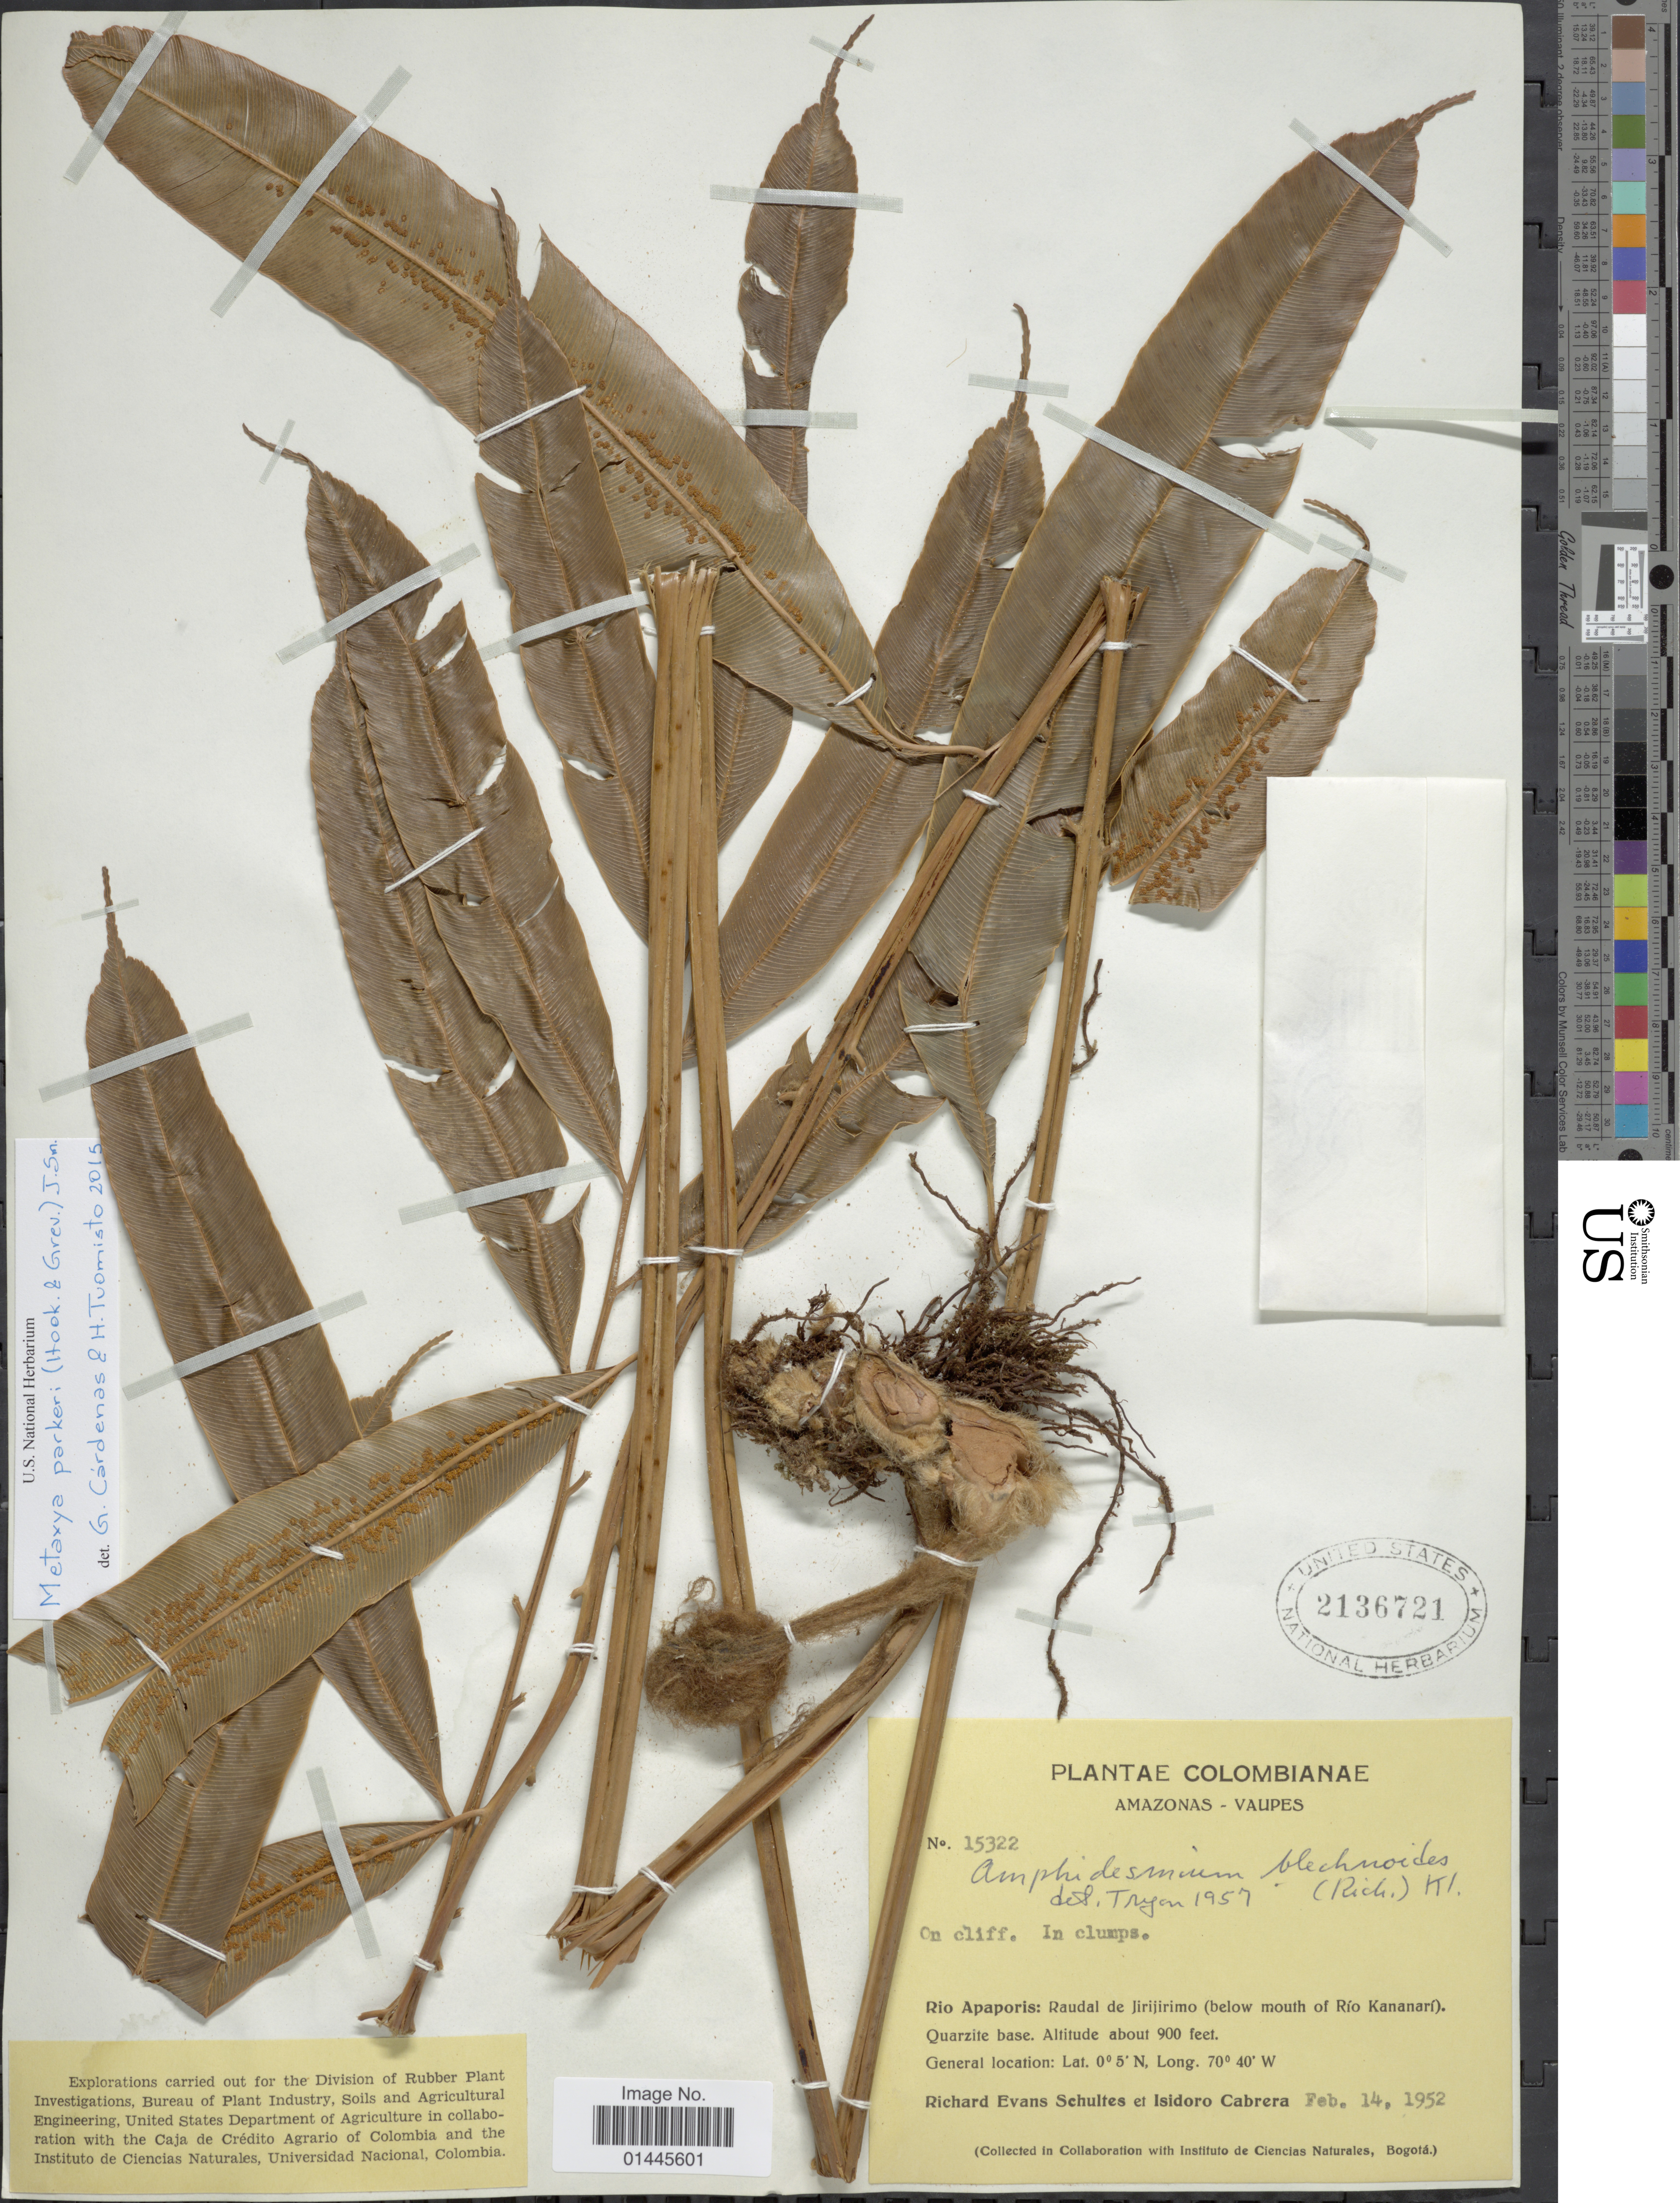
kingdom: Plantae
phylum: Tracheophyta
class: Polypodiopsida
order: Cyatheales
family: Metaxyaceae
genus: Metaxya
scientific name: Metaxya parkeri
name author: (Hook. & Grev.) J. Sm.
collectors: R. E. Schultes & I. Cabrera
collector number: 15322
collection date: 1952-02-14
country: Colombia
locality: Amazonas-Vaupes, Rio Apaporis: Raudal de Jirijirimo (below mouth of Rio Kananari).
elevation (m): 274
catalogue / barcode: US 2136721